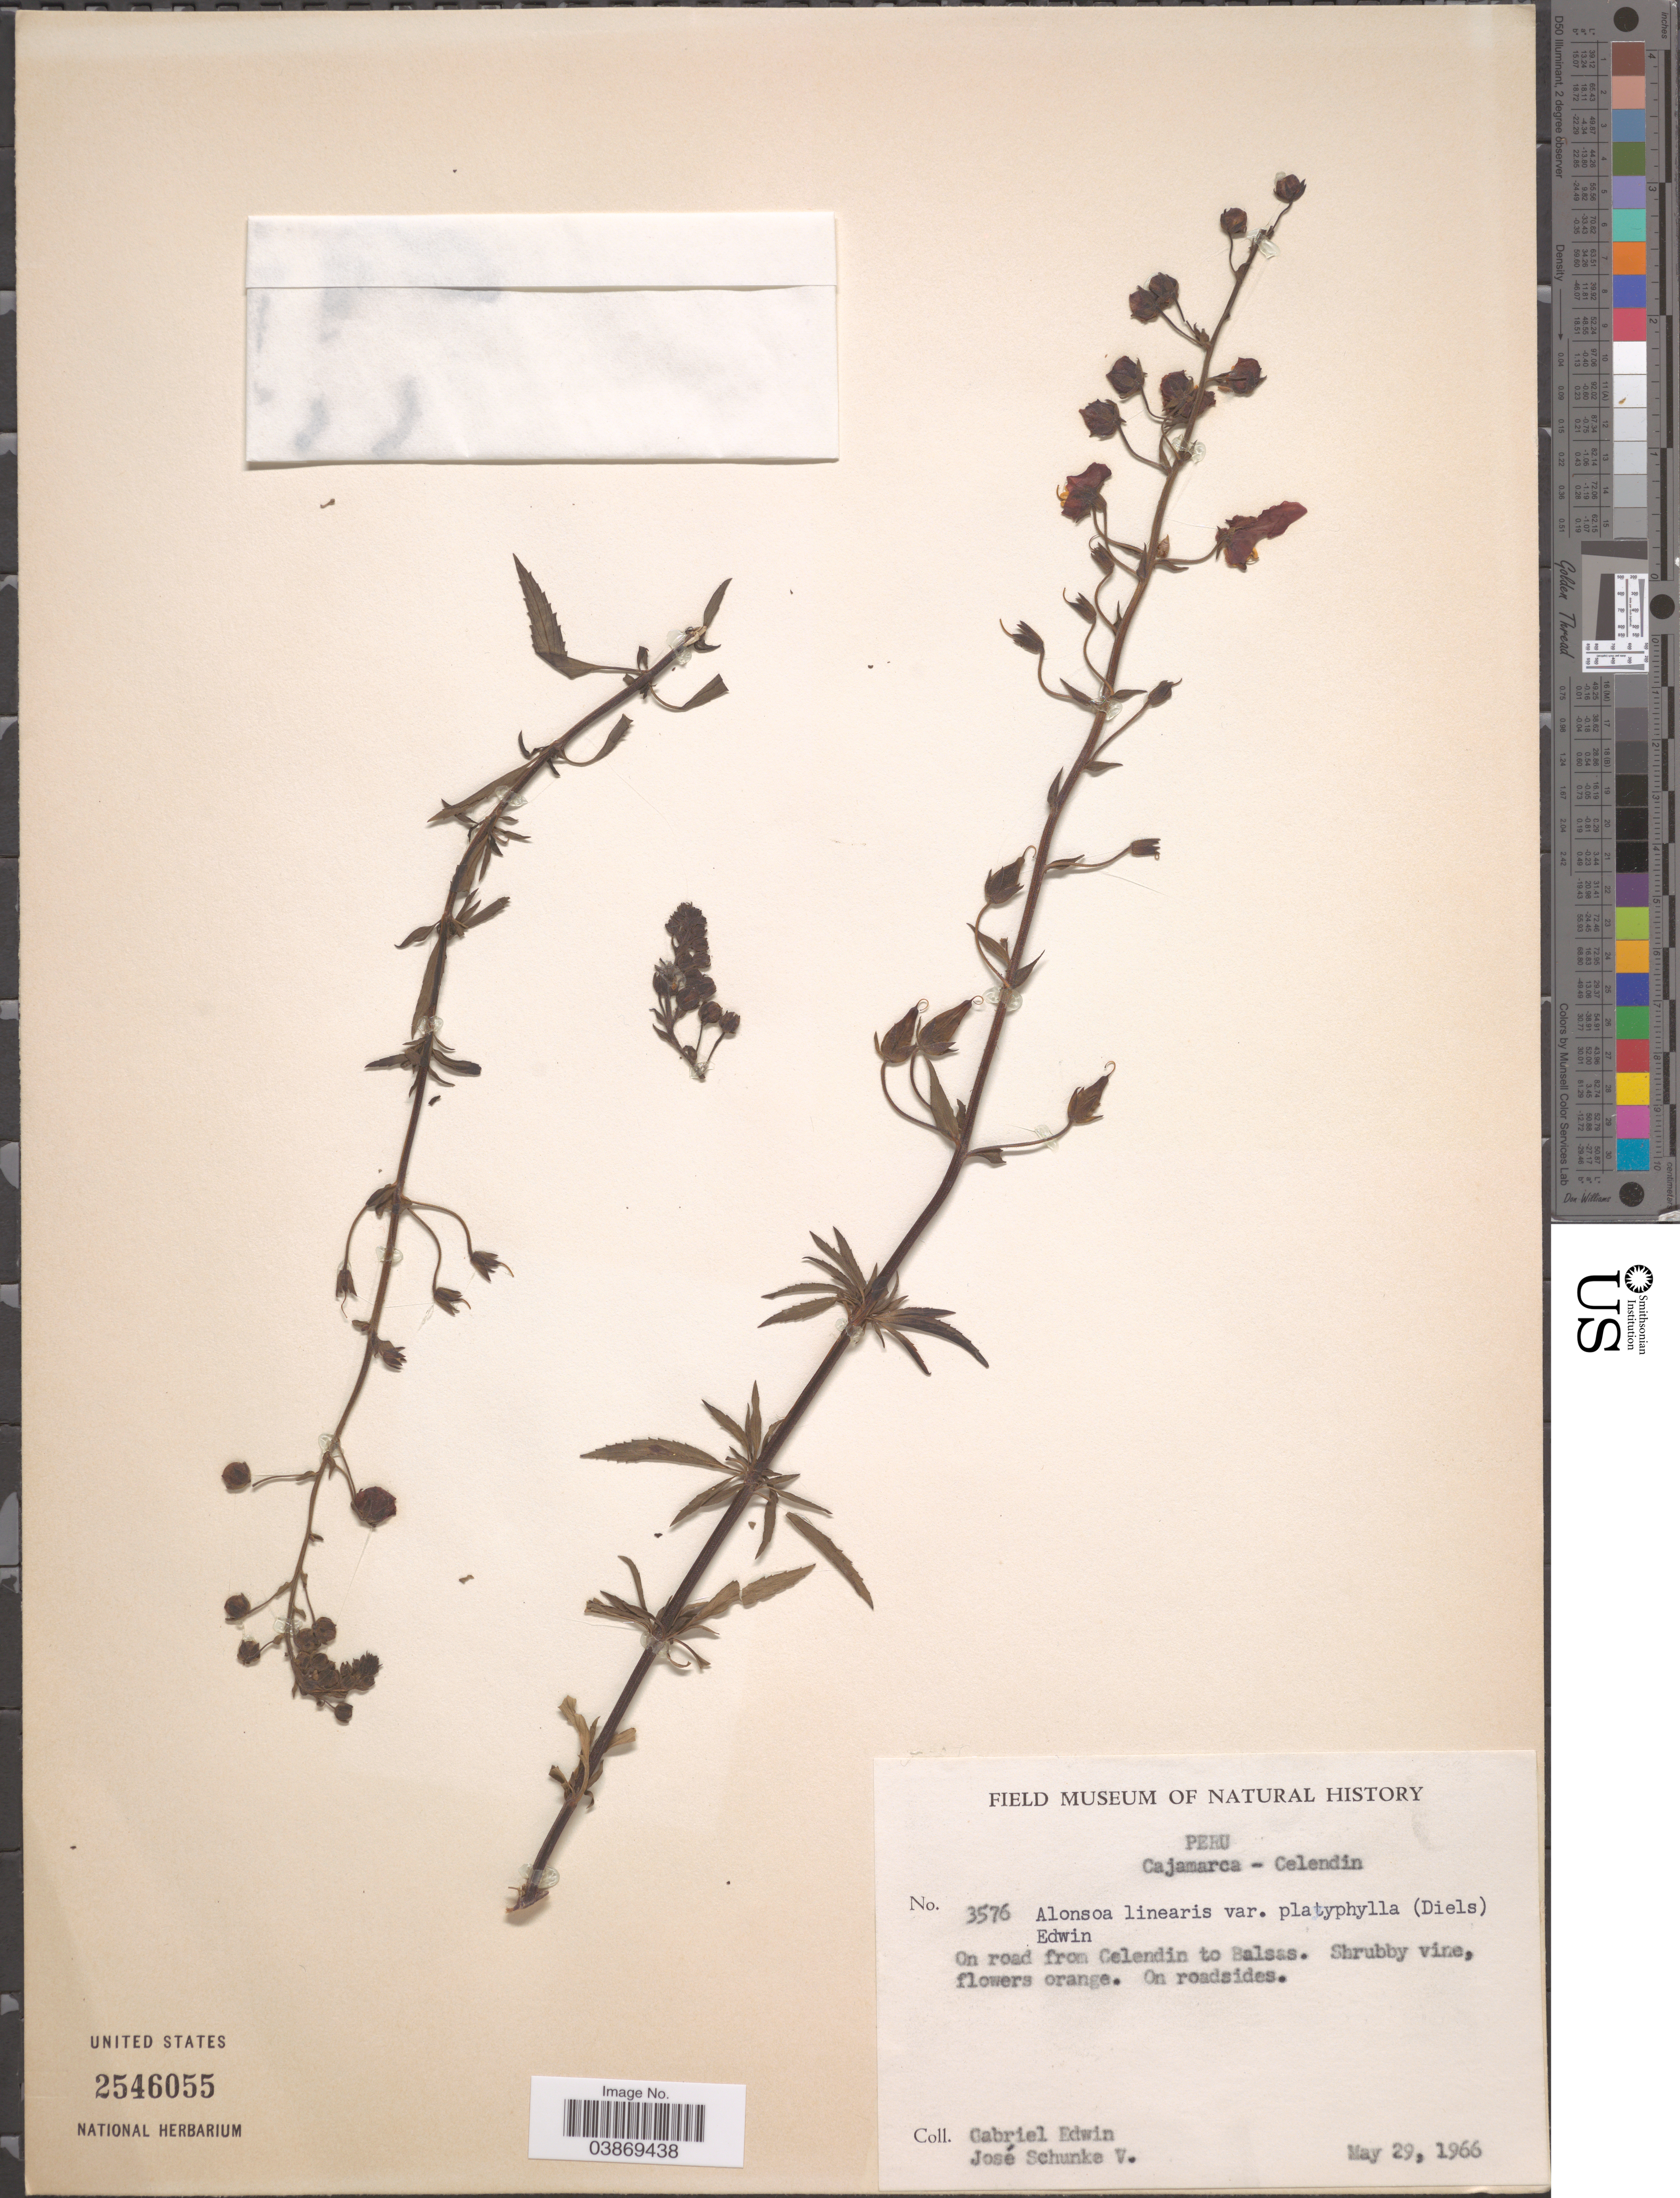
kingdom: Plantae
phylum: Tracheophyta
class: Magnoliopsida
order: Lamiales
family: Scrophulariaceae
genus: Alonsoa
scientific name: Alonsoa linearis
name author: (Jacq.) Ruiz & Pav.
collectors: G. Edwin & J. Schunke Vigo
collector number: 3576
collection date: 1966-05-29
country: Peru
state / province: Cajamarca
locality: Celendin. On road from Celendin to Balsas.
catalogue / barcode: US 2546055